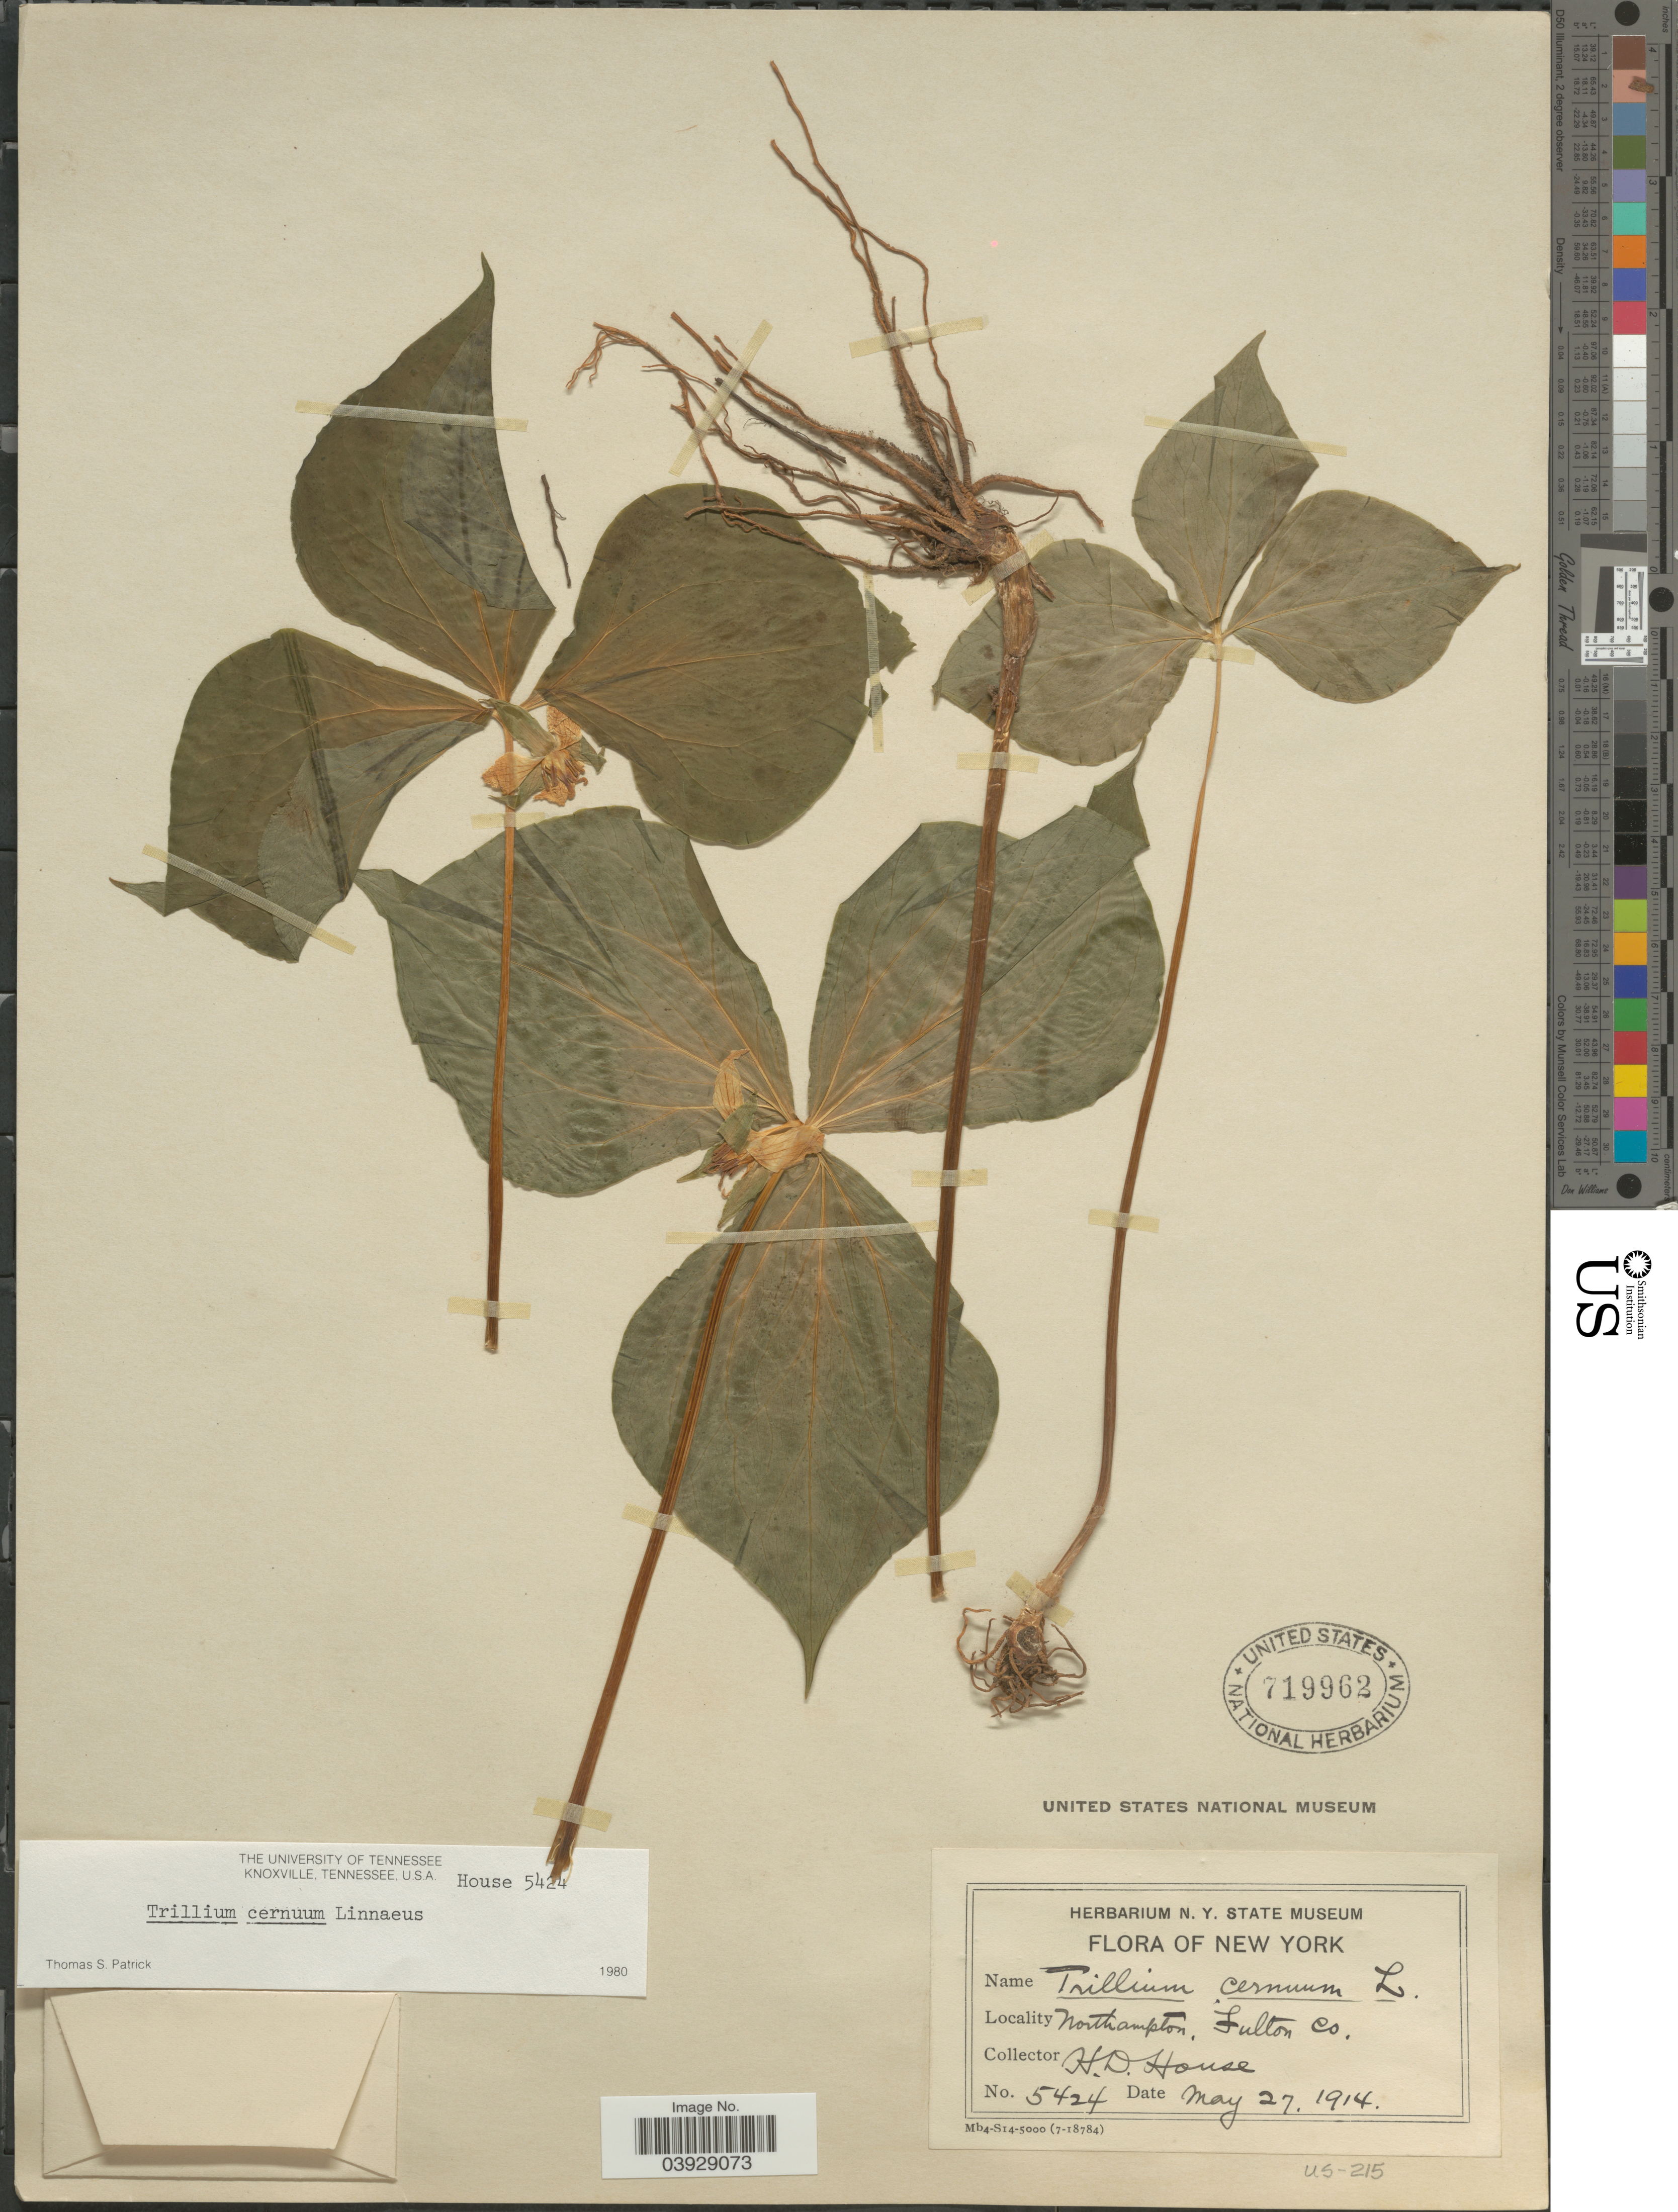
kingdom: Plantae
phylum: Tracheophyta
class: Liliopsida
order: Liliales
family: Melanthiaceae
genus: Trillium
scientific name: Trillium cernuum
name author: L.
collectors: H. D. House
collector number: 5424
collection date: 1914-05-27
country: United States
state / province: New York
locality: Northampton, Fulton Co.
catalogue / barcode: US 719962